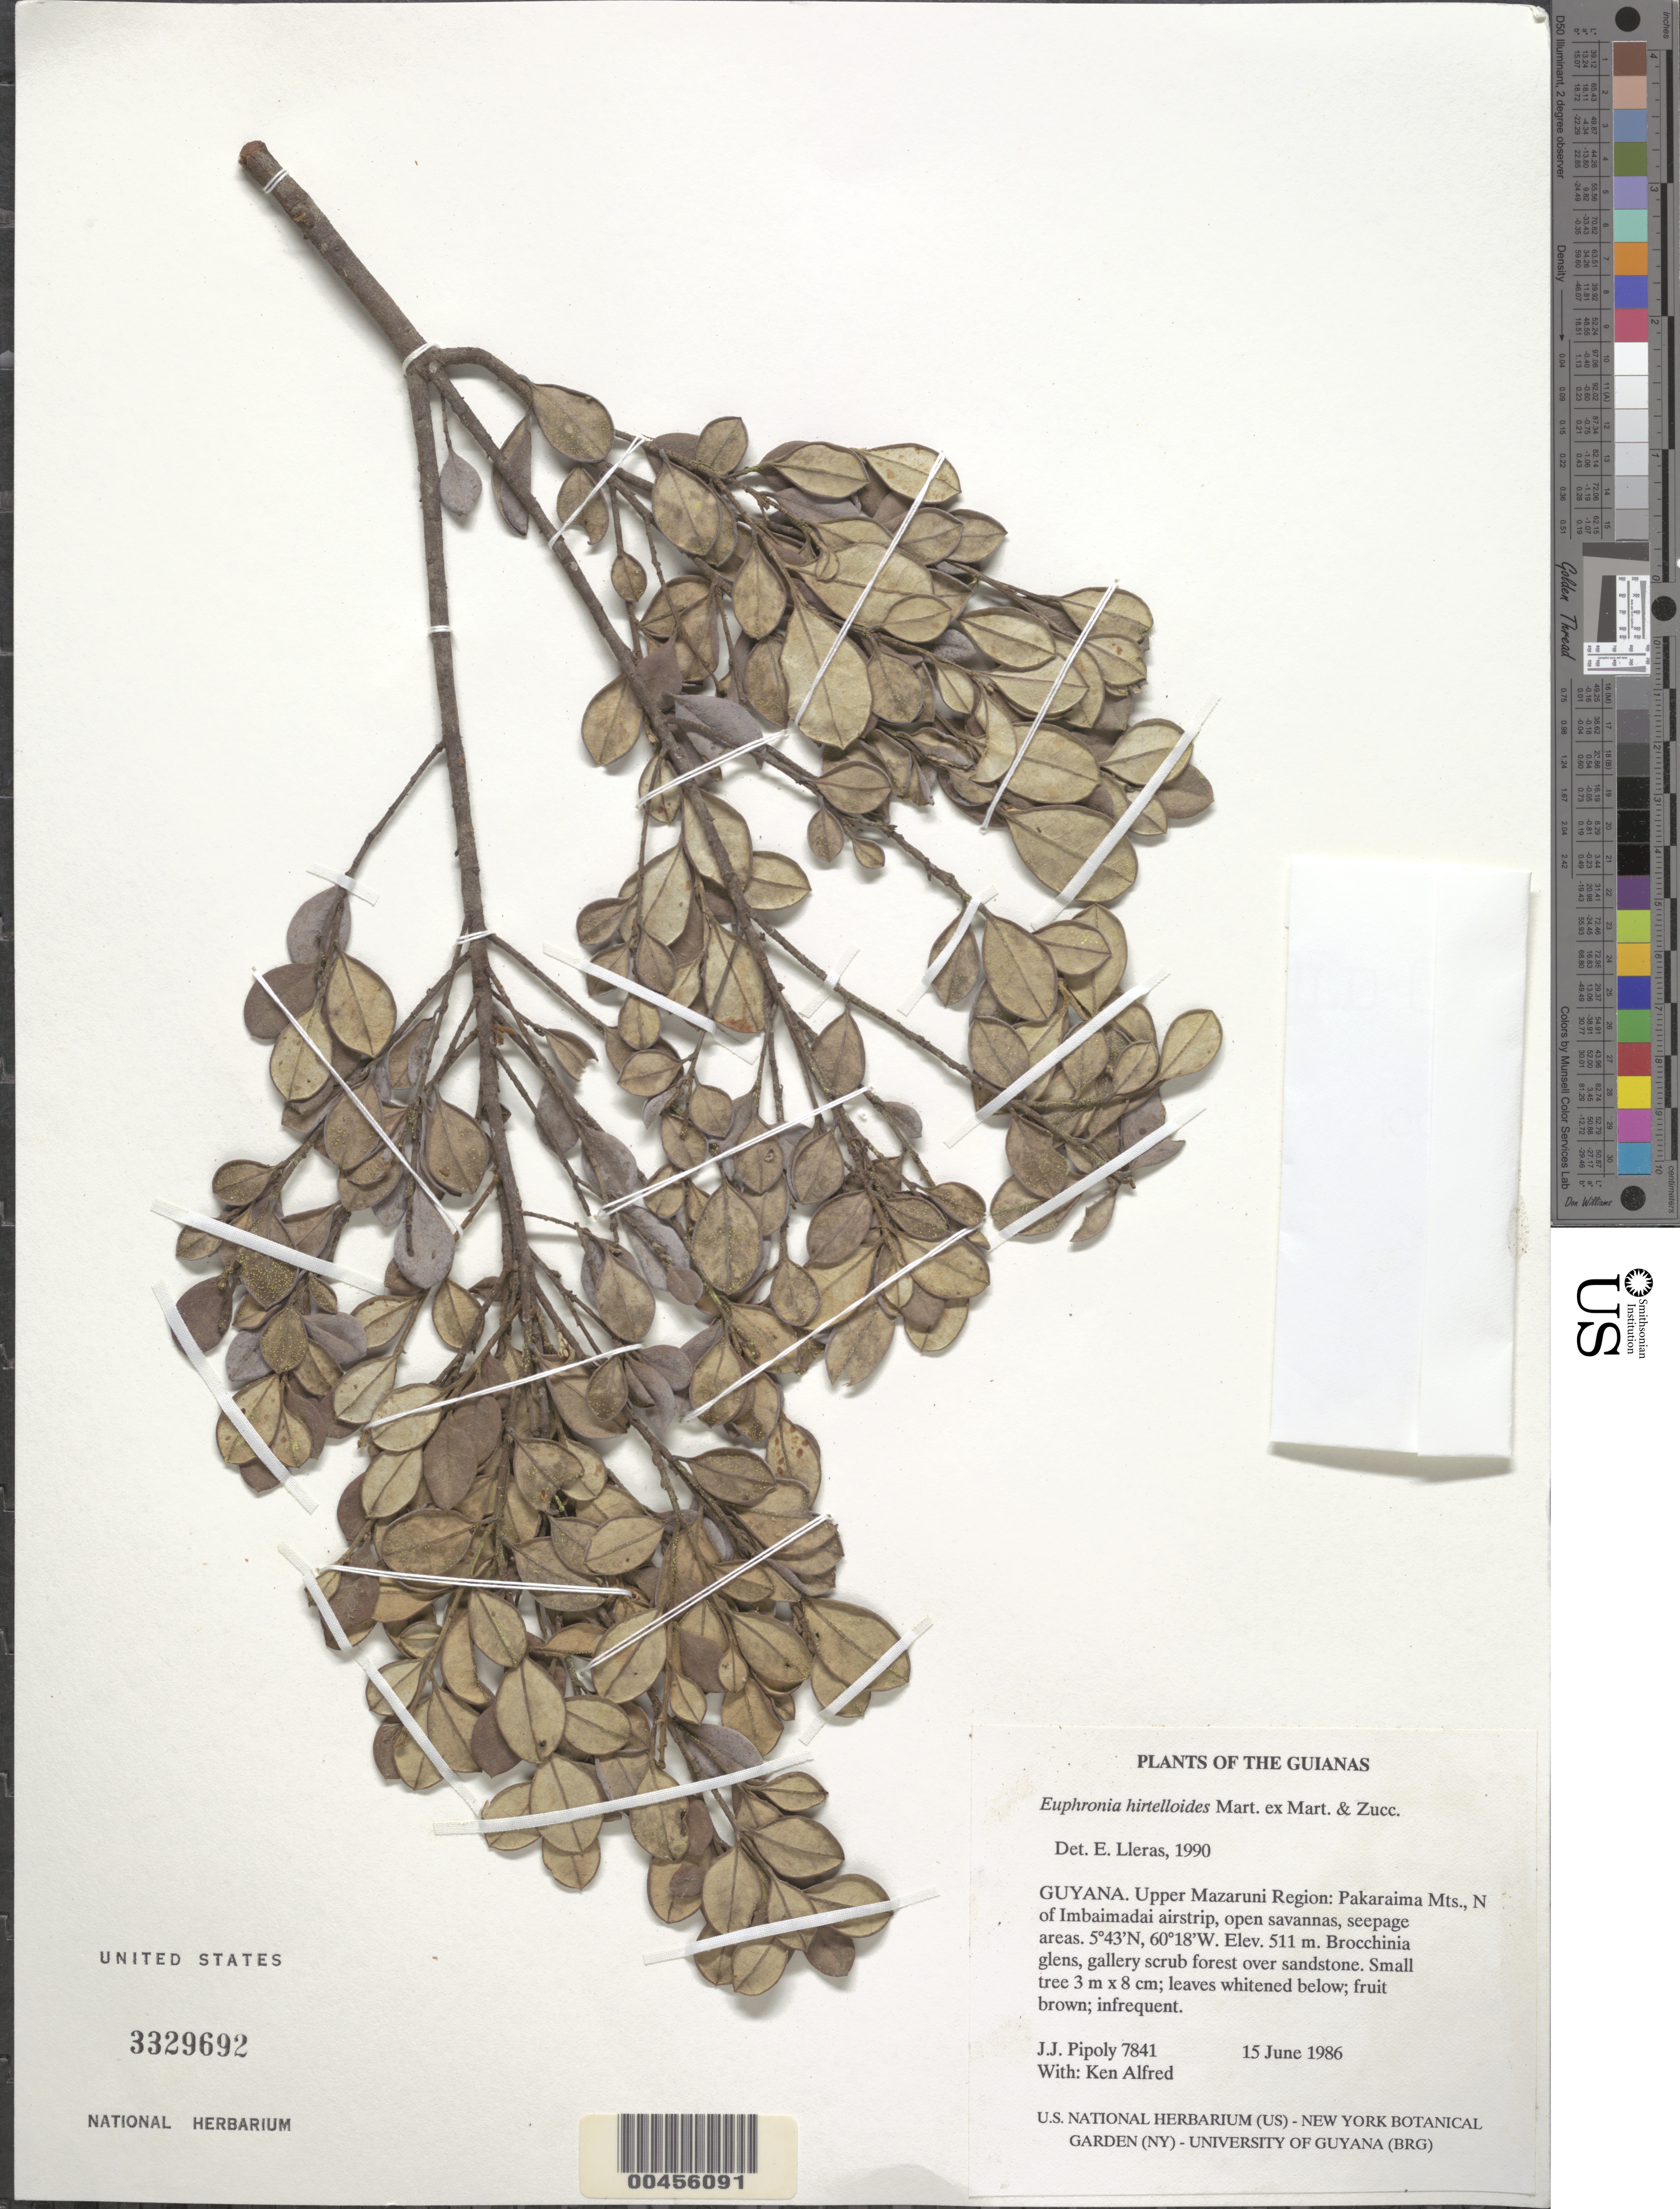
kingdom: Plantae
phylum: Tracheophyta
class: Magnoliopsida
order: Malpighiales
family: Euphroniaceae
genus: Euphronia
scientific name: Euphronia hirtelloides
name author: Mart. & Zucc.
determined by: Lleras, E.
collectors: J. J. Pipoly & K. Alfred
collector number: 7841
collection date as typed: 15 June 1986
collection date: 1986-06-15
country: Guyana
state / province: Cuyuni-Mazaruni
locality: Pakaraima Mts., N of Imbaimadai airstrip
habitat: Open savannas, seepage areas, Brocchinia glens, gallery scrub forest over sandstone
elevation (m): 511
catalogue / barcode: US 3329692